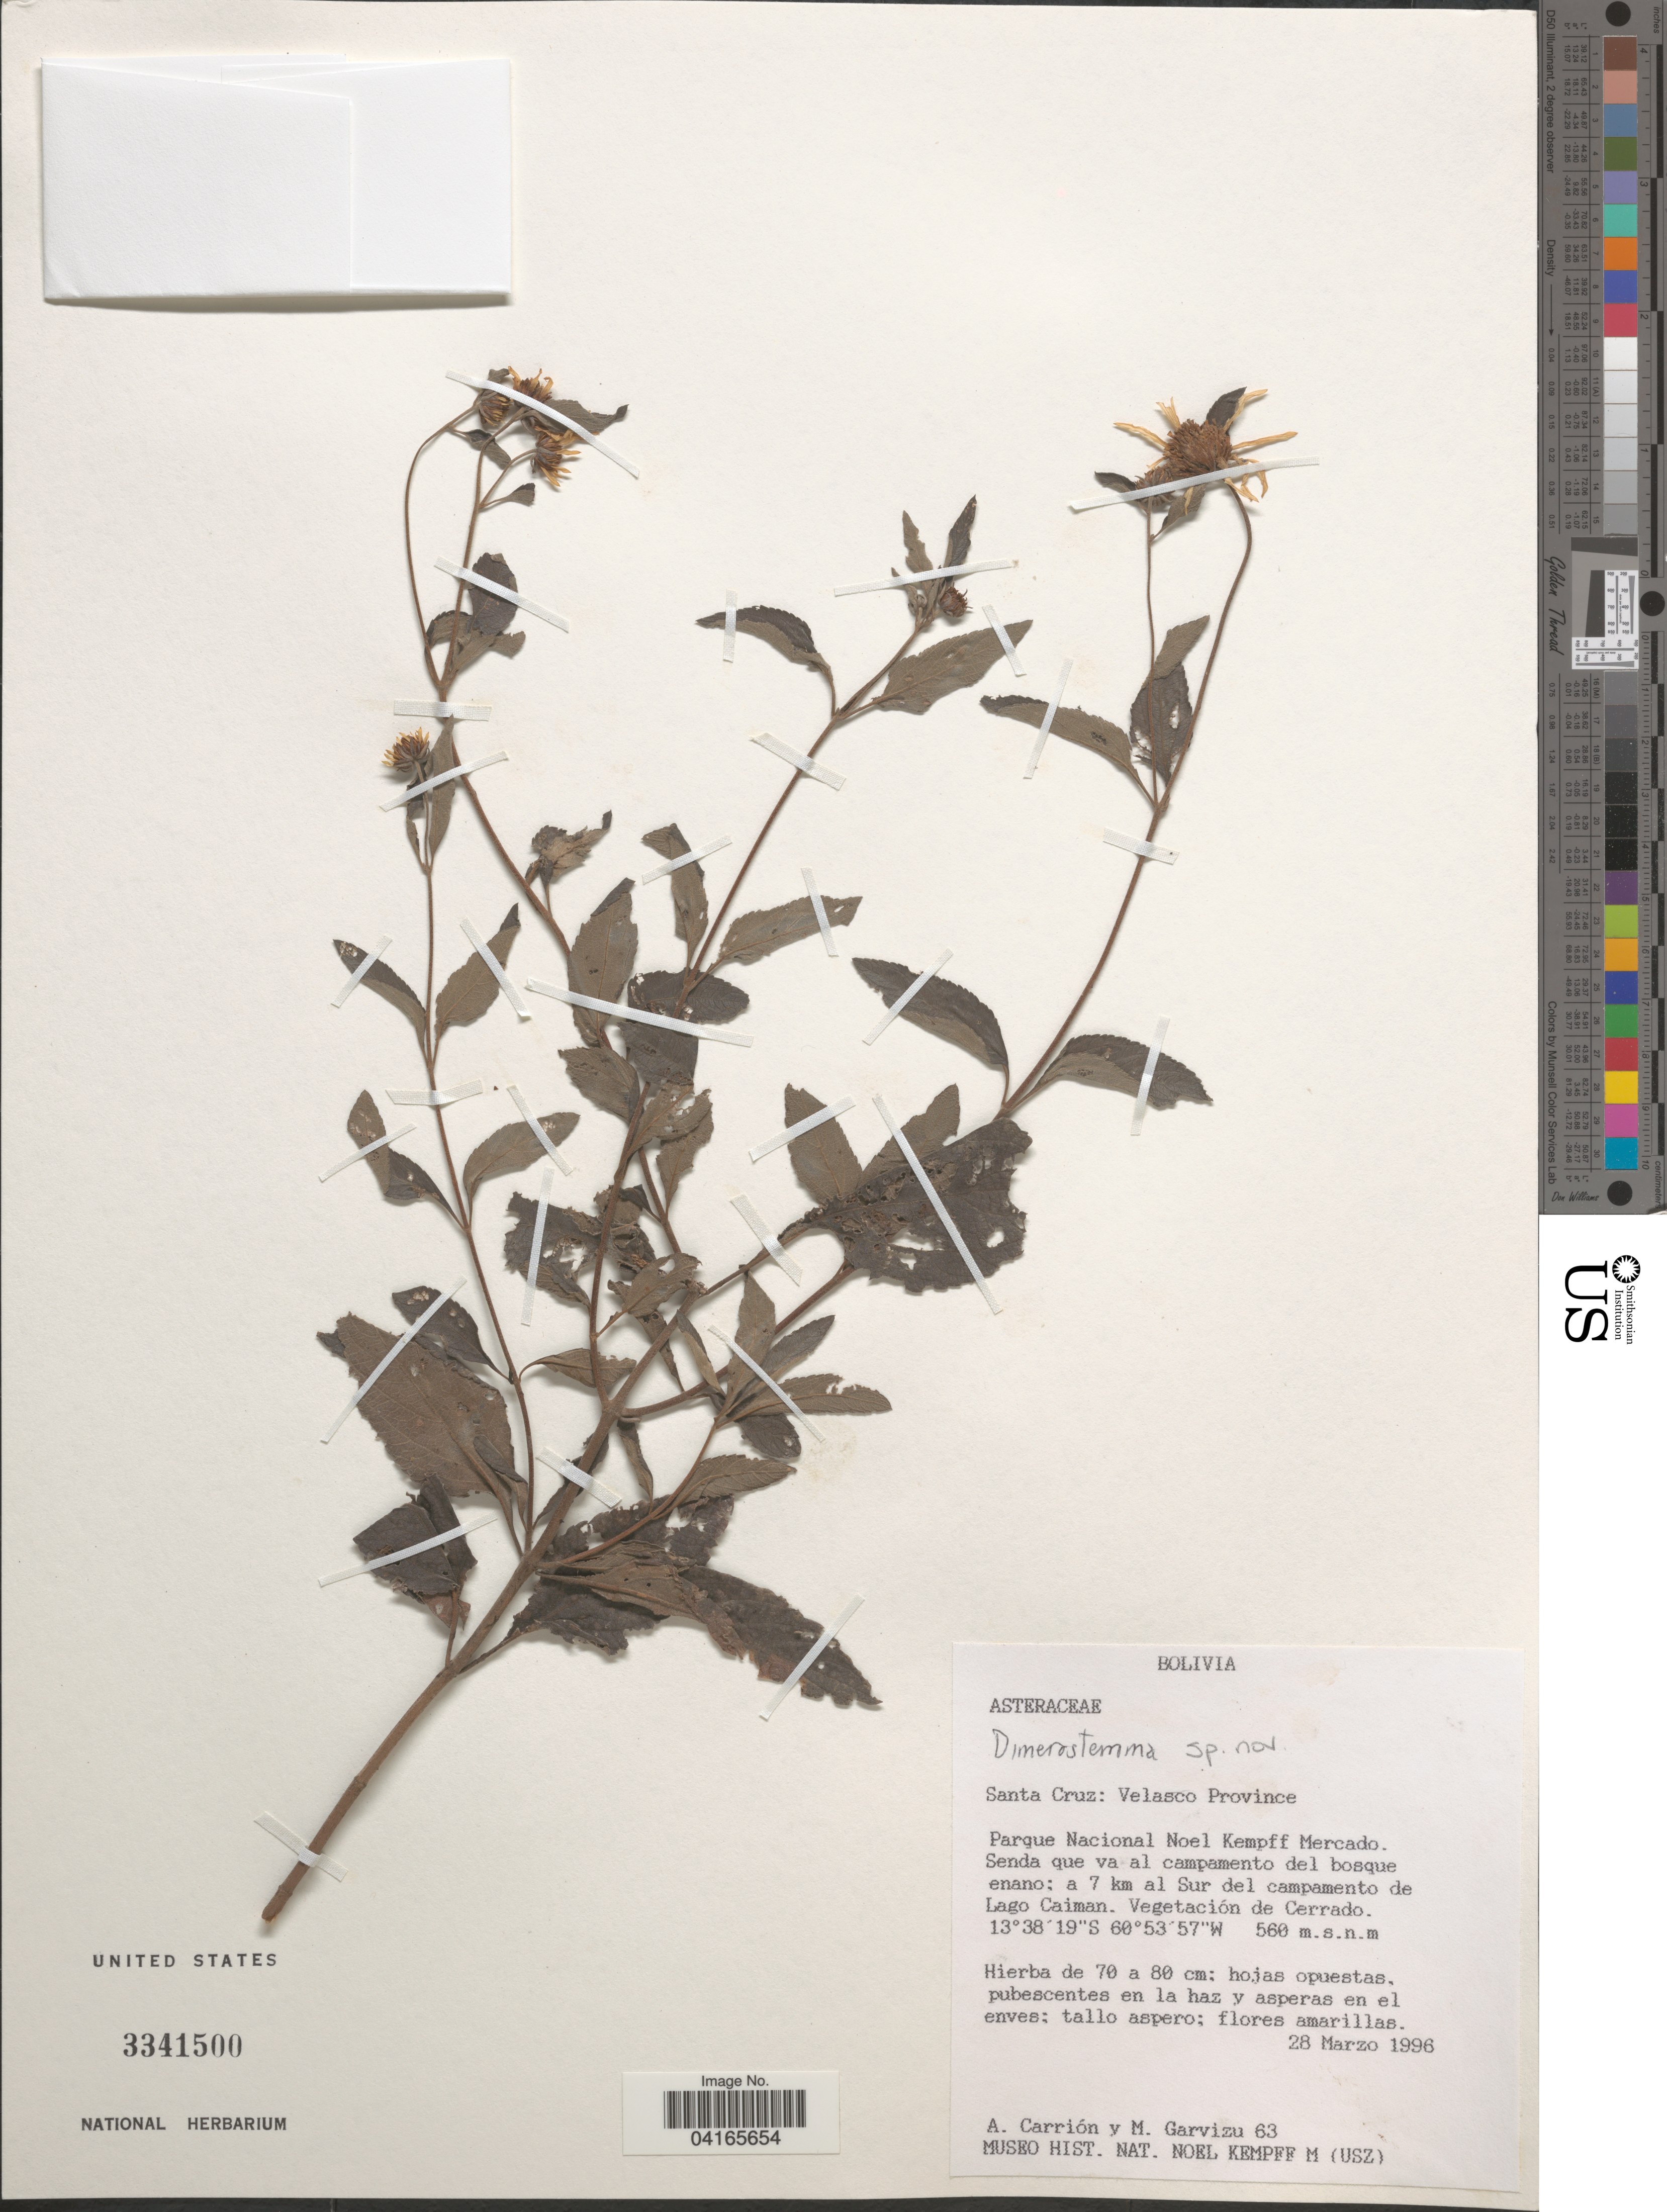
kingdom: Plantae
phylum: Tracheophyta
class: Magnoliopsida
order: Asterales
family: Asteraceae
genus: Dimerostemma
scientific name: Dimerostemma sp.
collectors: A. Carrión & M. Garvizu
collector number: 63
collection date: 1996-03-28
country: Bolivia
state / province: Santa Cruz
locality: Velasco Province. Parque Nacional Noel Kempff Mercado. Senda que va al campamento del bosque enano: a 7 km al Sur del campamento de Lago Caiman.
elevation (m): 560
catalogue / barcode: US 3341500